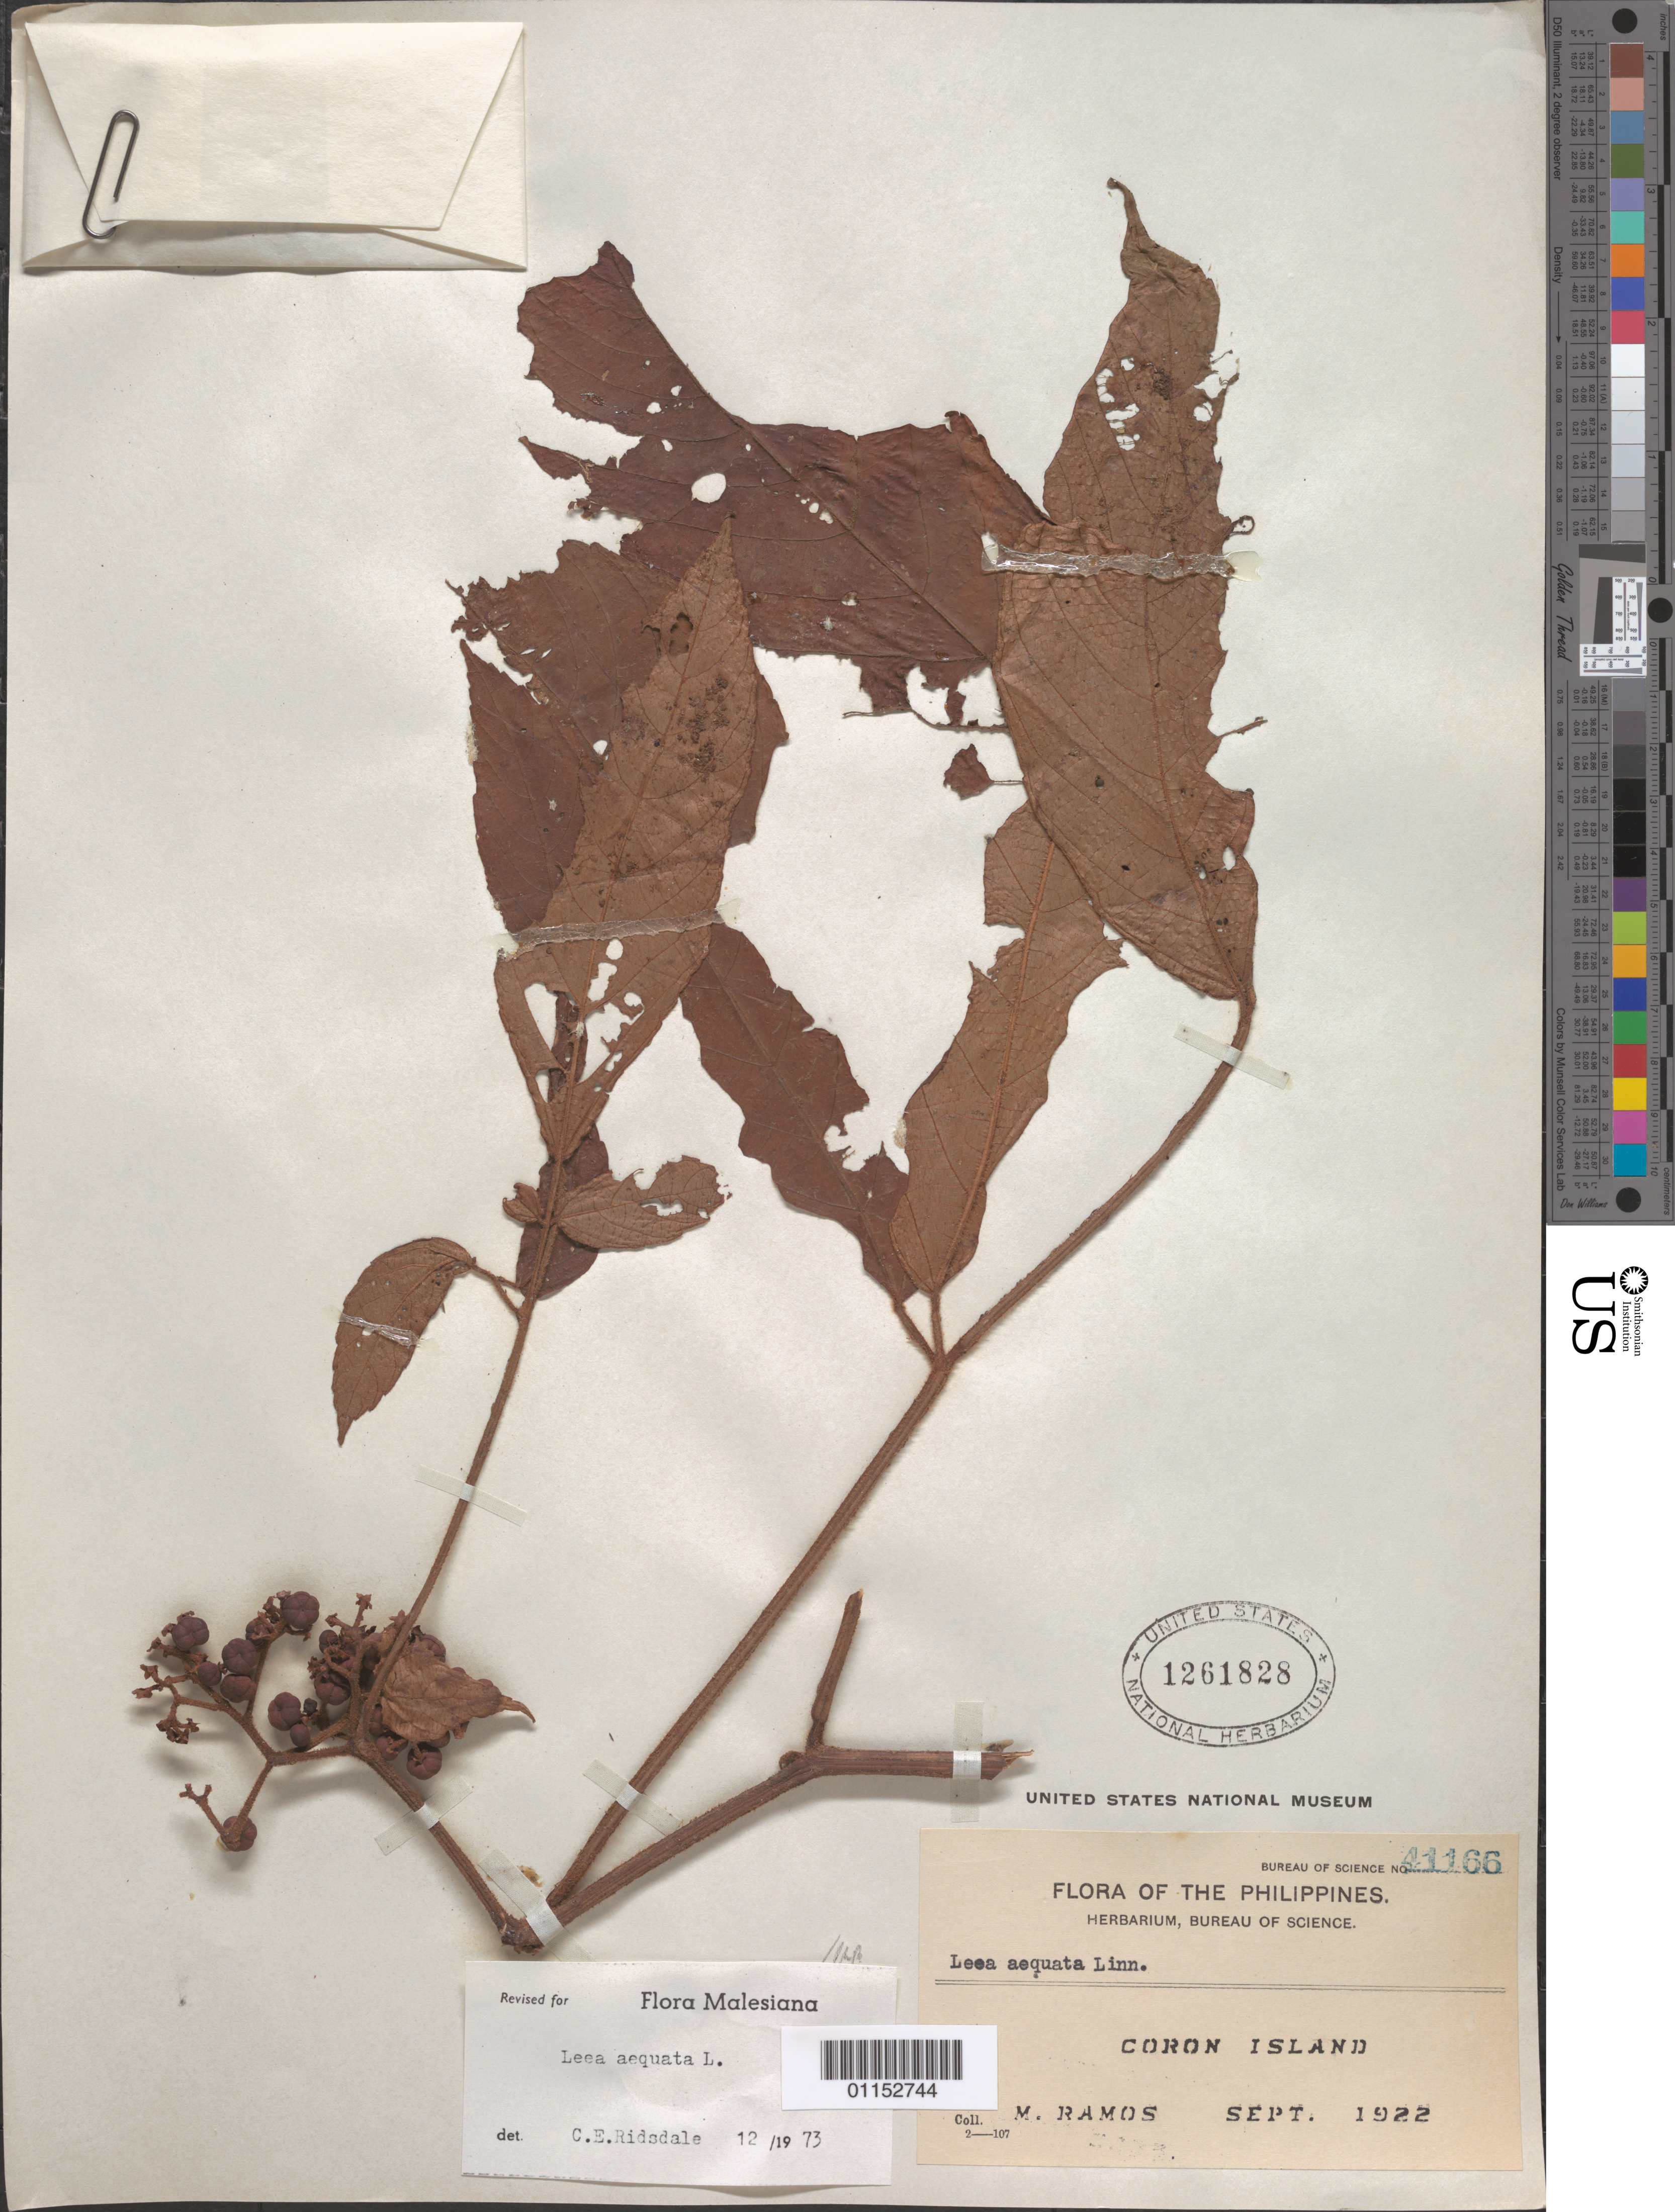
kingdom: Plantae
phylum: Tracheophyta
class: Magnoliopsida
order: Vitales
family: Vitaceae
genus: Leea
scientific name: Leea aequata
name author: L.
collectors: M. Ramos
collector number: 41166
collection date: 1922-09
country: Philippines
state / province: Mimaropa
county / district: Palawan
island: Coron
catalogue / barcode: US 1261828